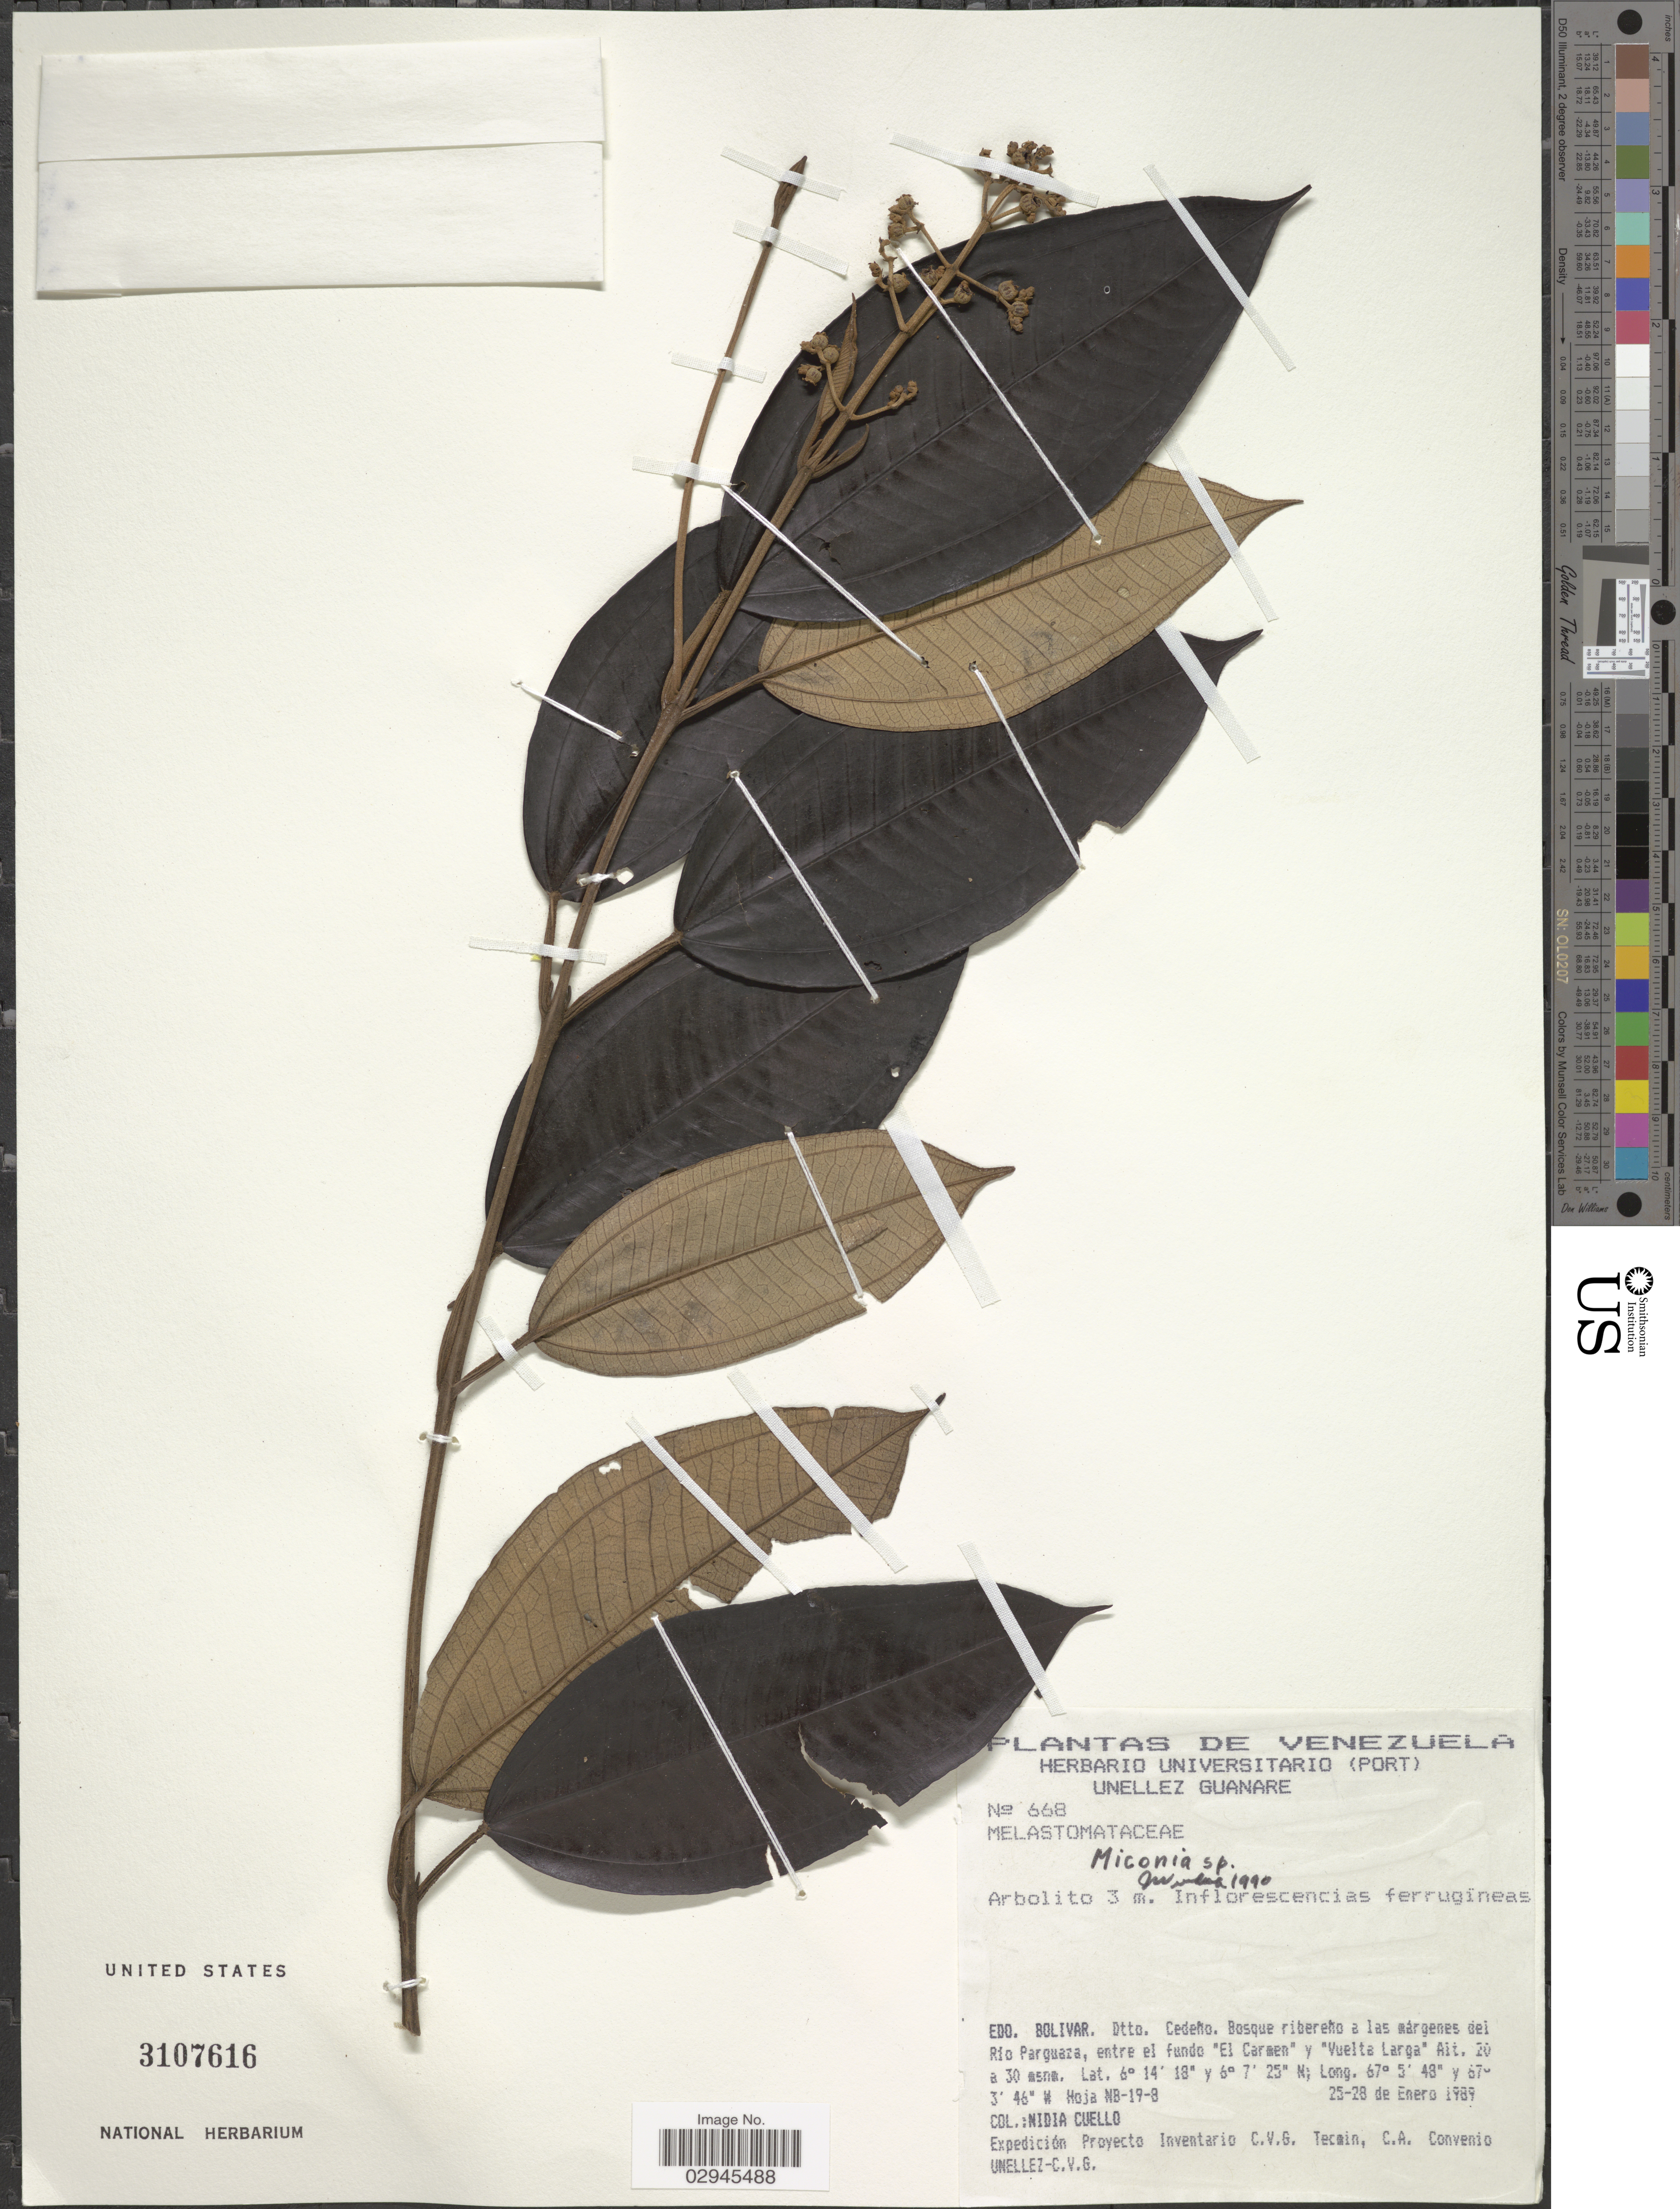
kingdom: Plantae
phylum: Tracheophyta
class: Magnoliopsida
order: Myrtales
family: Melastomataceae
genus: Miconia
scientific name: Miconia sp.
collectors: N. L. Cuello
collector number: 668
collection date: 1989-01-25/1989-01-28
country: Venezuela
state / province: Bolívar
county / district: Cedeño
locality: Rio Parguaza, entre el fundo 'El Carmen' y 'Vuelta Larga'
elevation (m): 20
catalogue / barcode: US 3107616